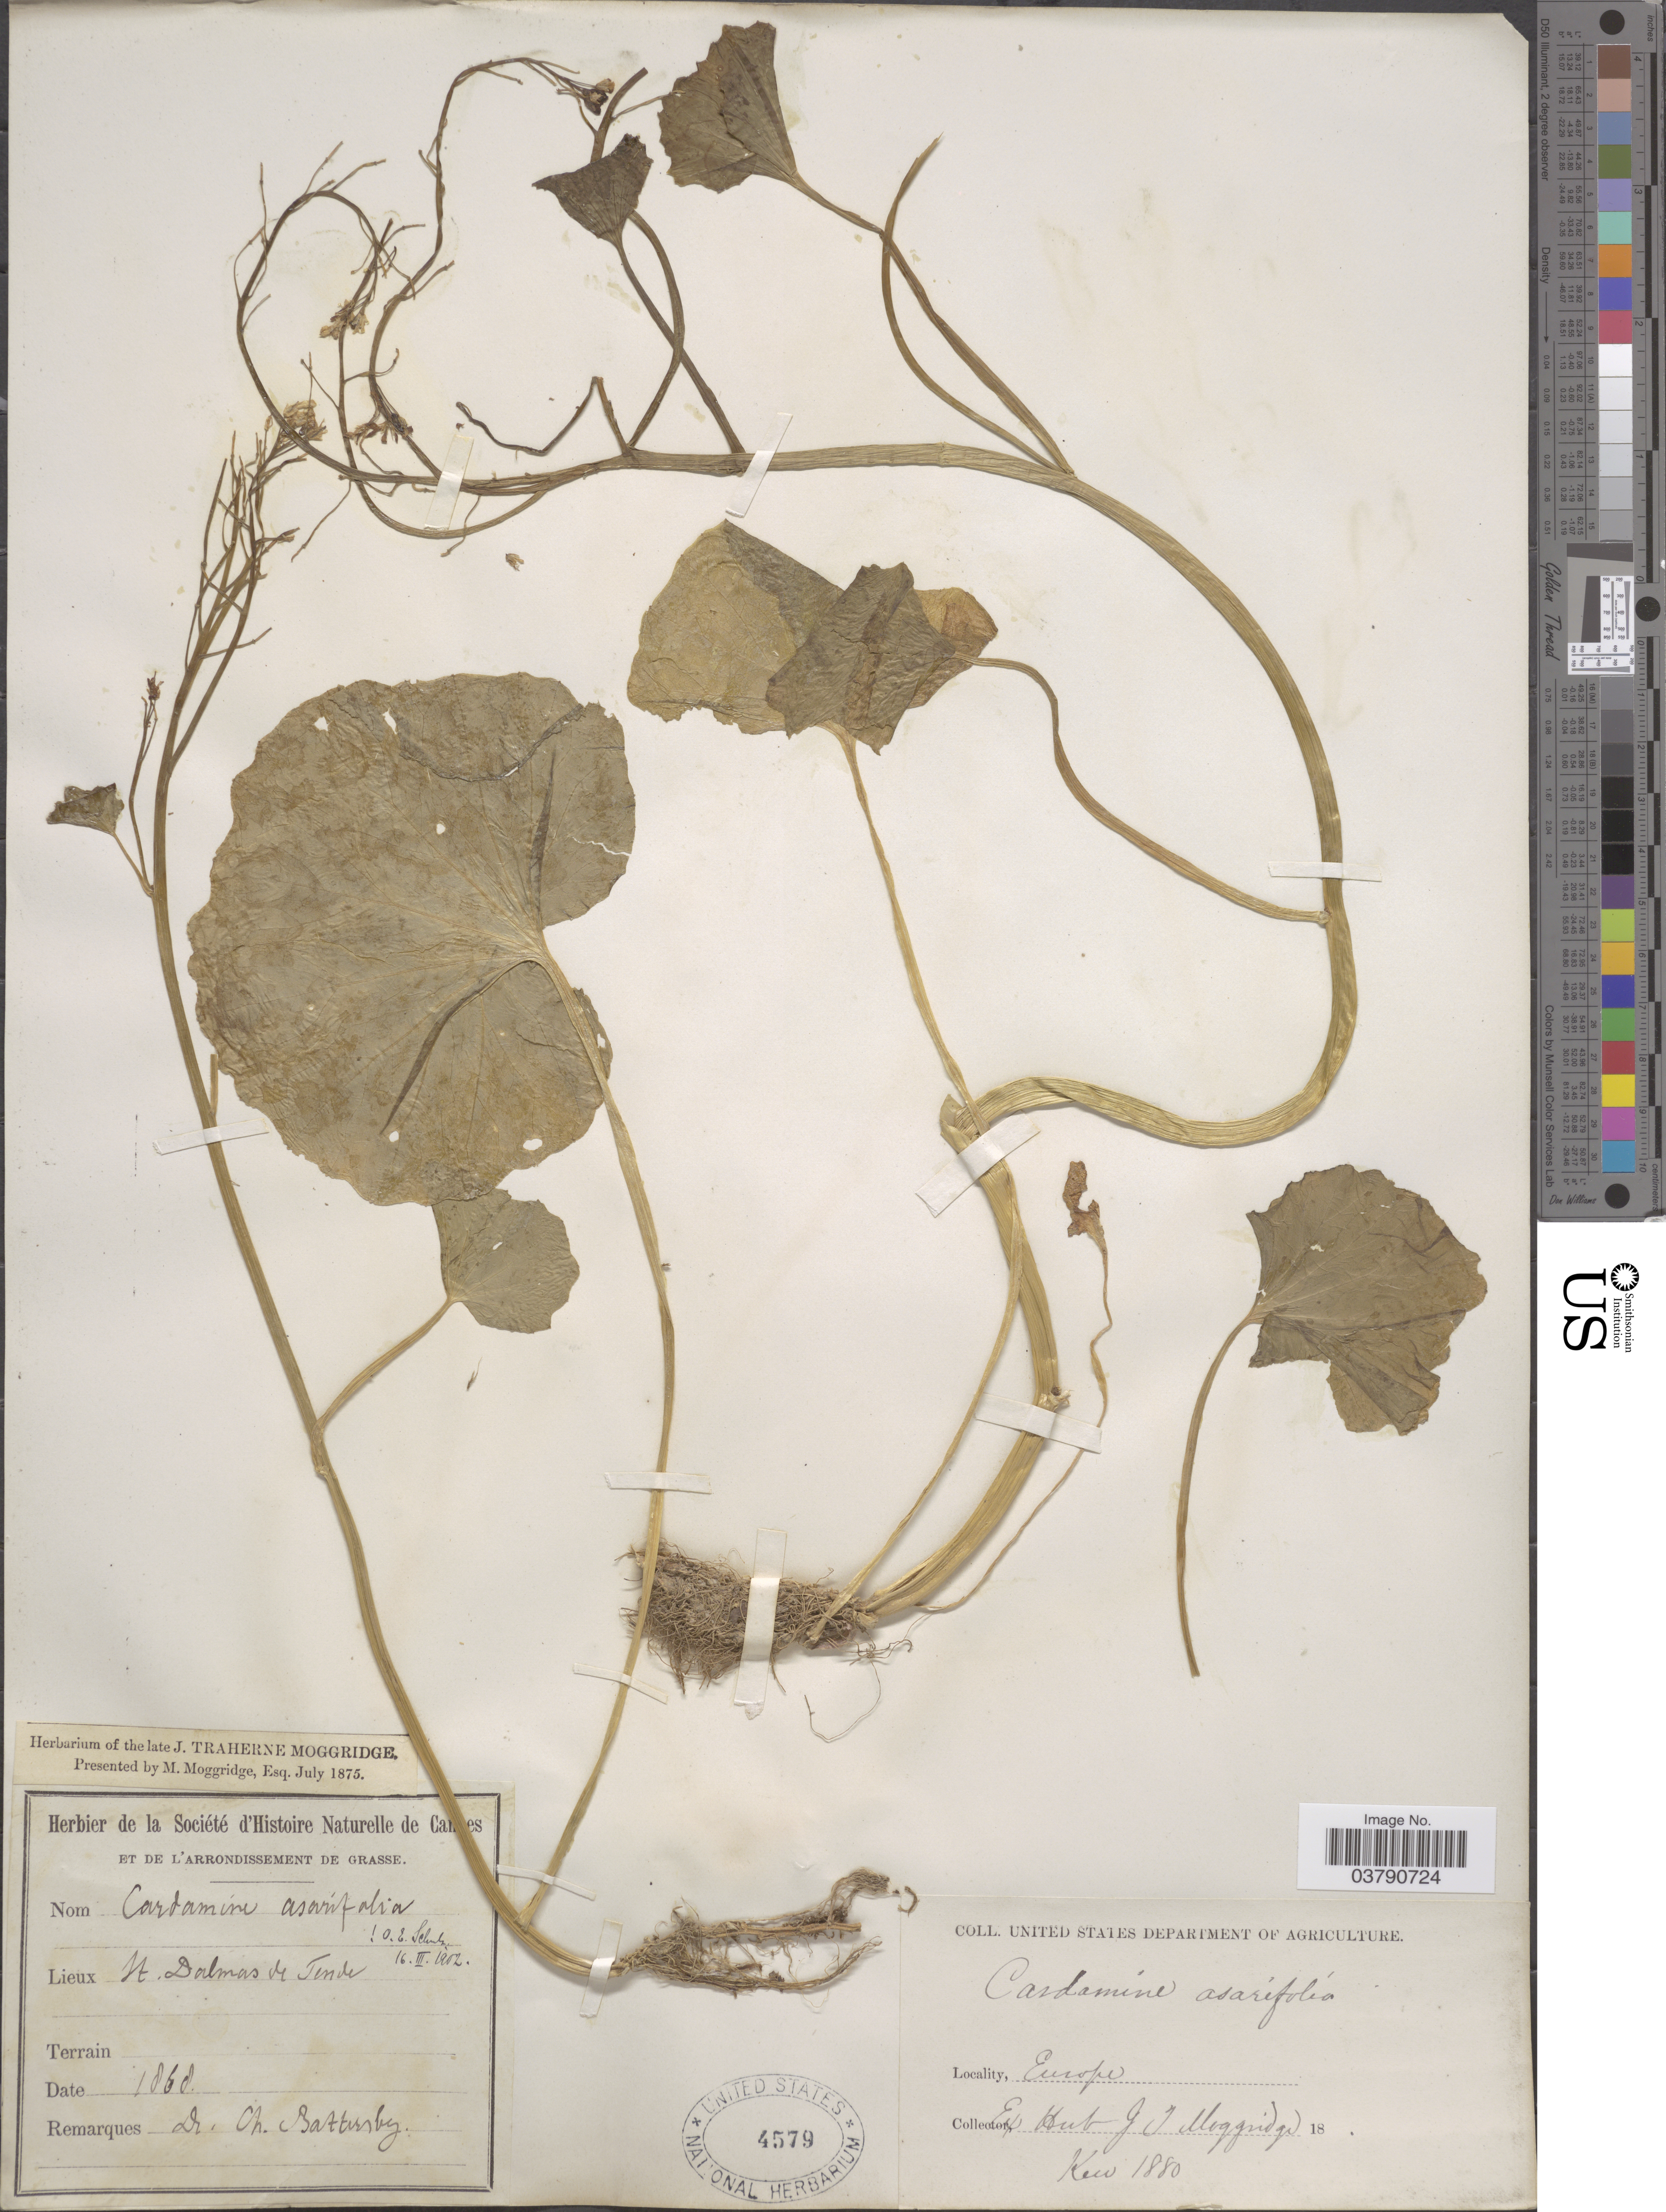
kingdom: Plantae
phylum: Tracheophyta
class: Magnoliopsida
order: Brassicales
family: Brassicaceae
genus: Cardamine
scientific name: Cardamine asarifolia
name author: L.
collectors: C. Battersby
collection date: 1868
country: France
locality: St. Dalmas de Tende. Europe.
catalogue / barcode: US 4579